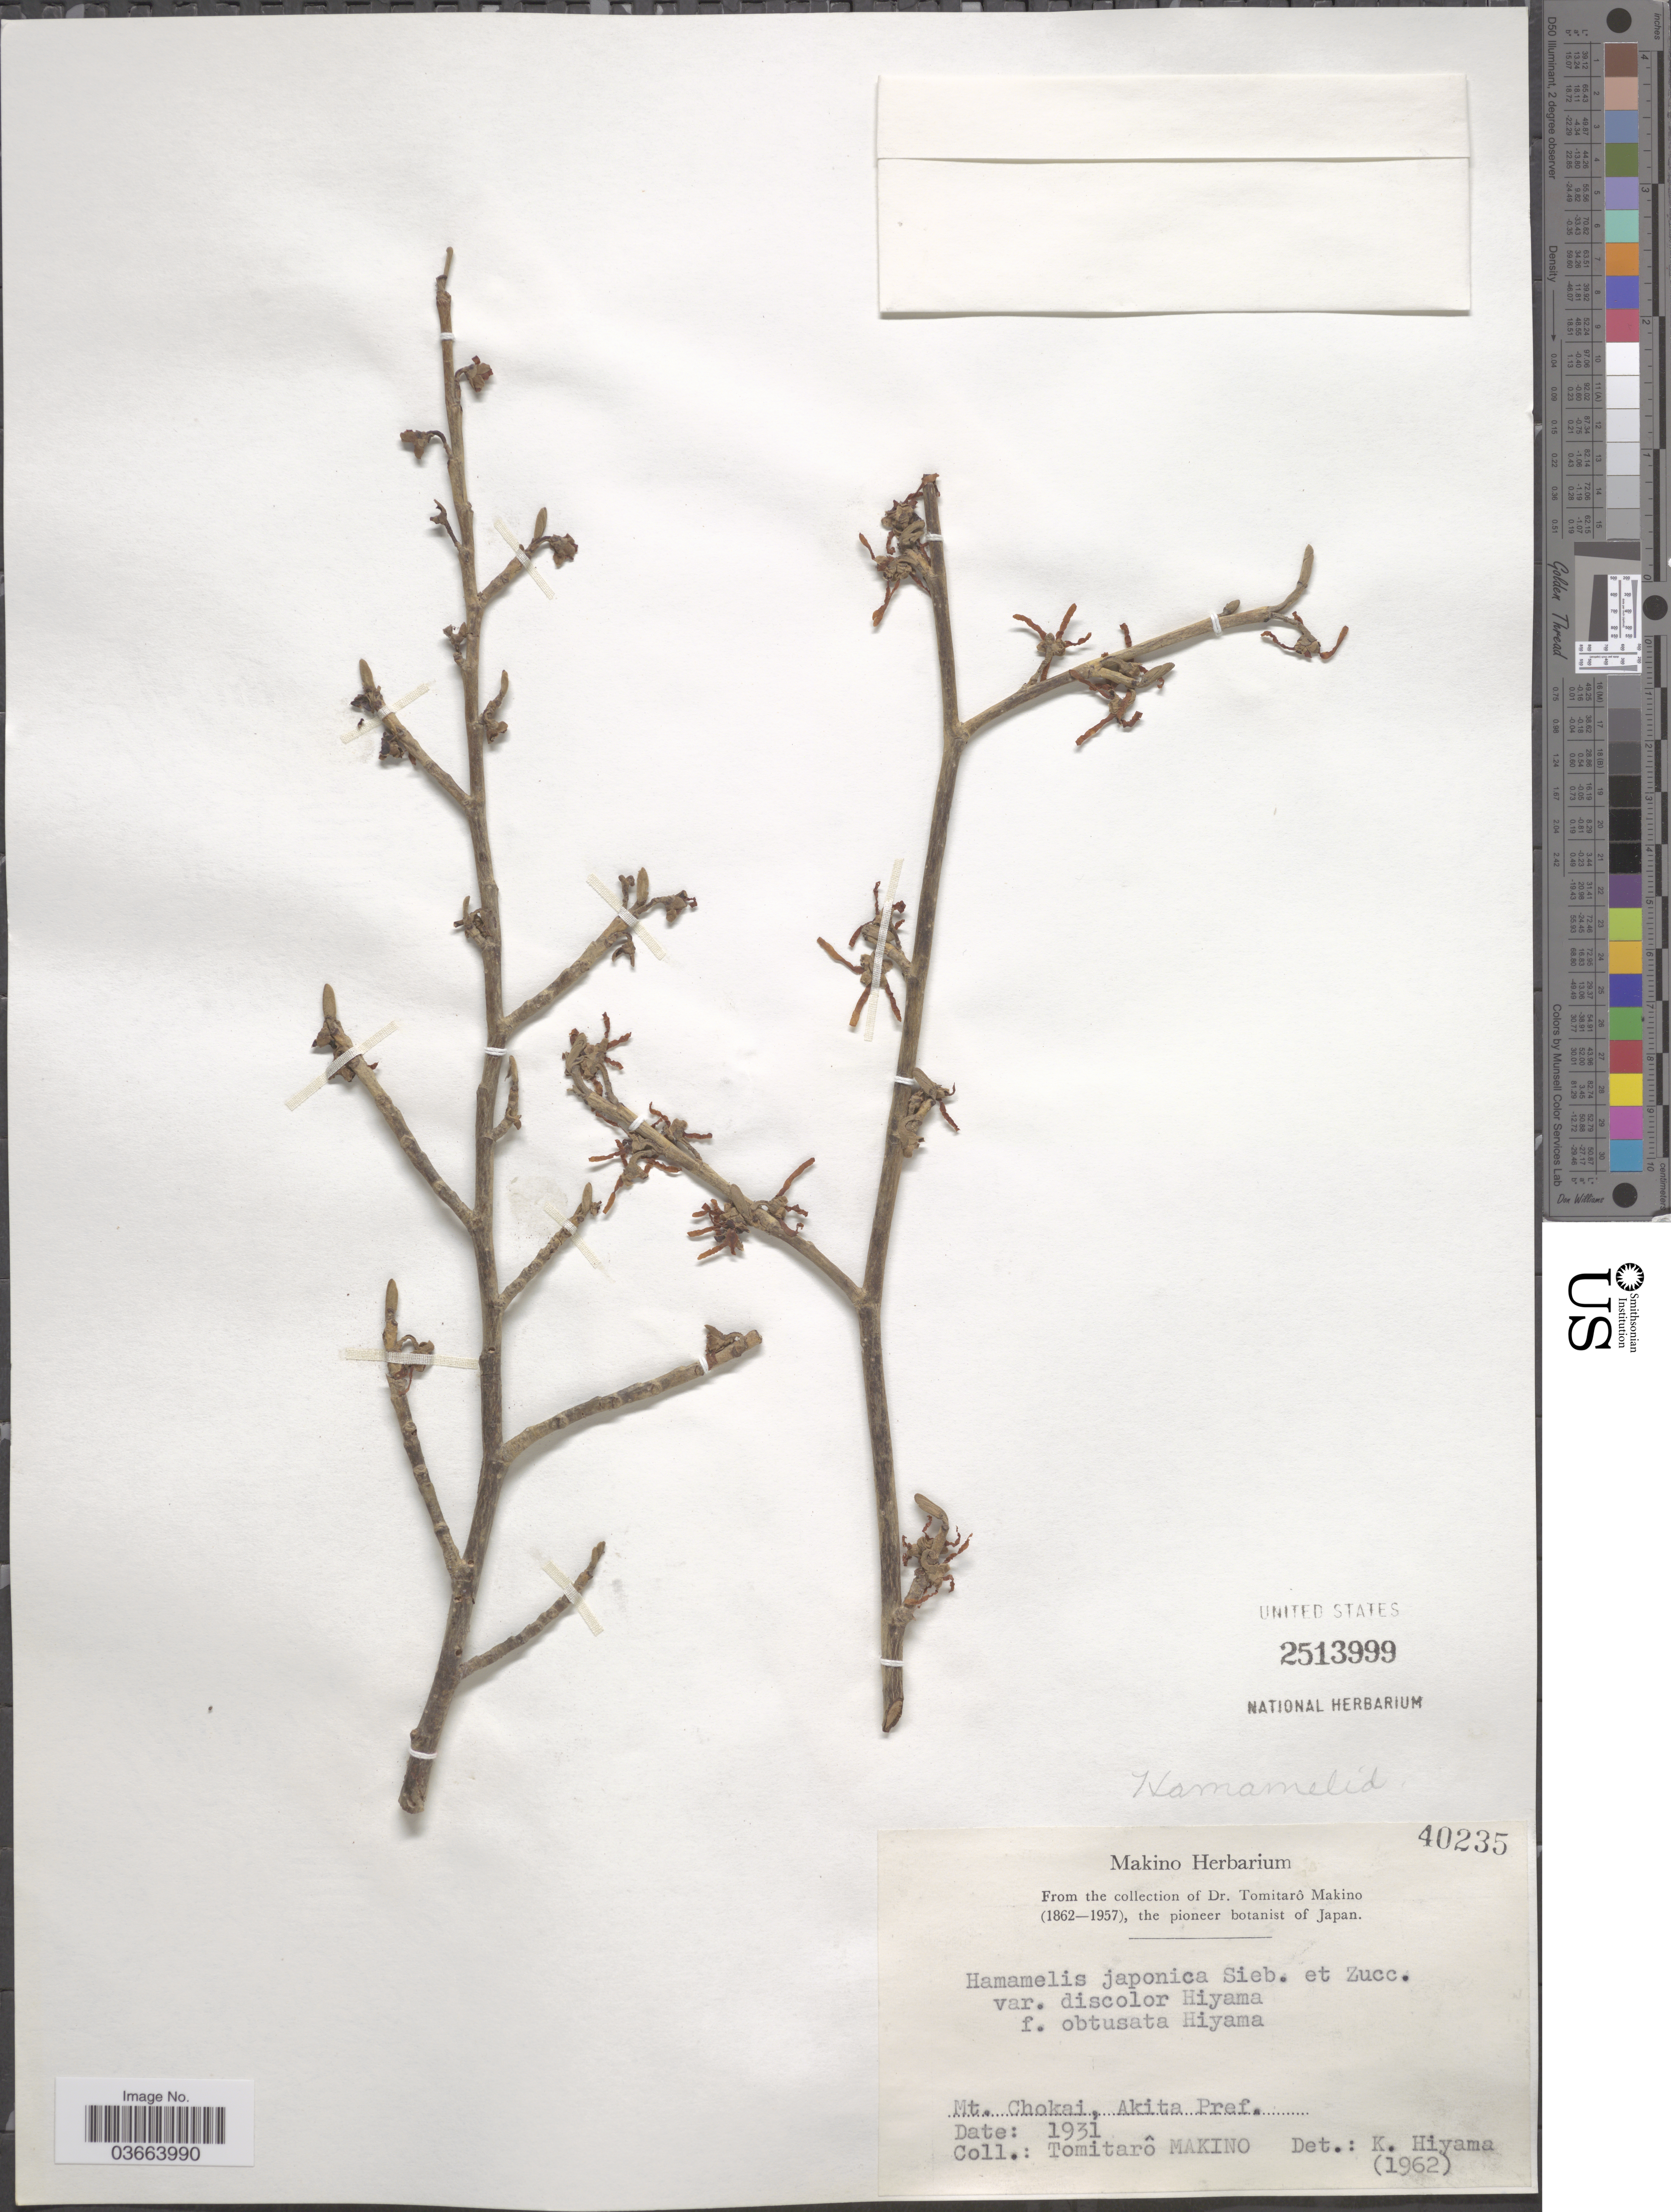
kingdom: Plantae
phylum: Tracheophyta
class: Magnoliopsida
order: Saxifragales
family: Hamamelidaceae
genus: Hamamelis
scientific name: Hamamelis japonica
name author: Siebold & Zucc.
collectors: T. Makino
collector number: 40235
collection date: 1931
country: Japan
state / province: Akita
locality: Mt. Chokai, Akita Pref.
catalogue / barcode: US 2513999